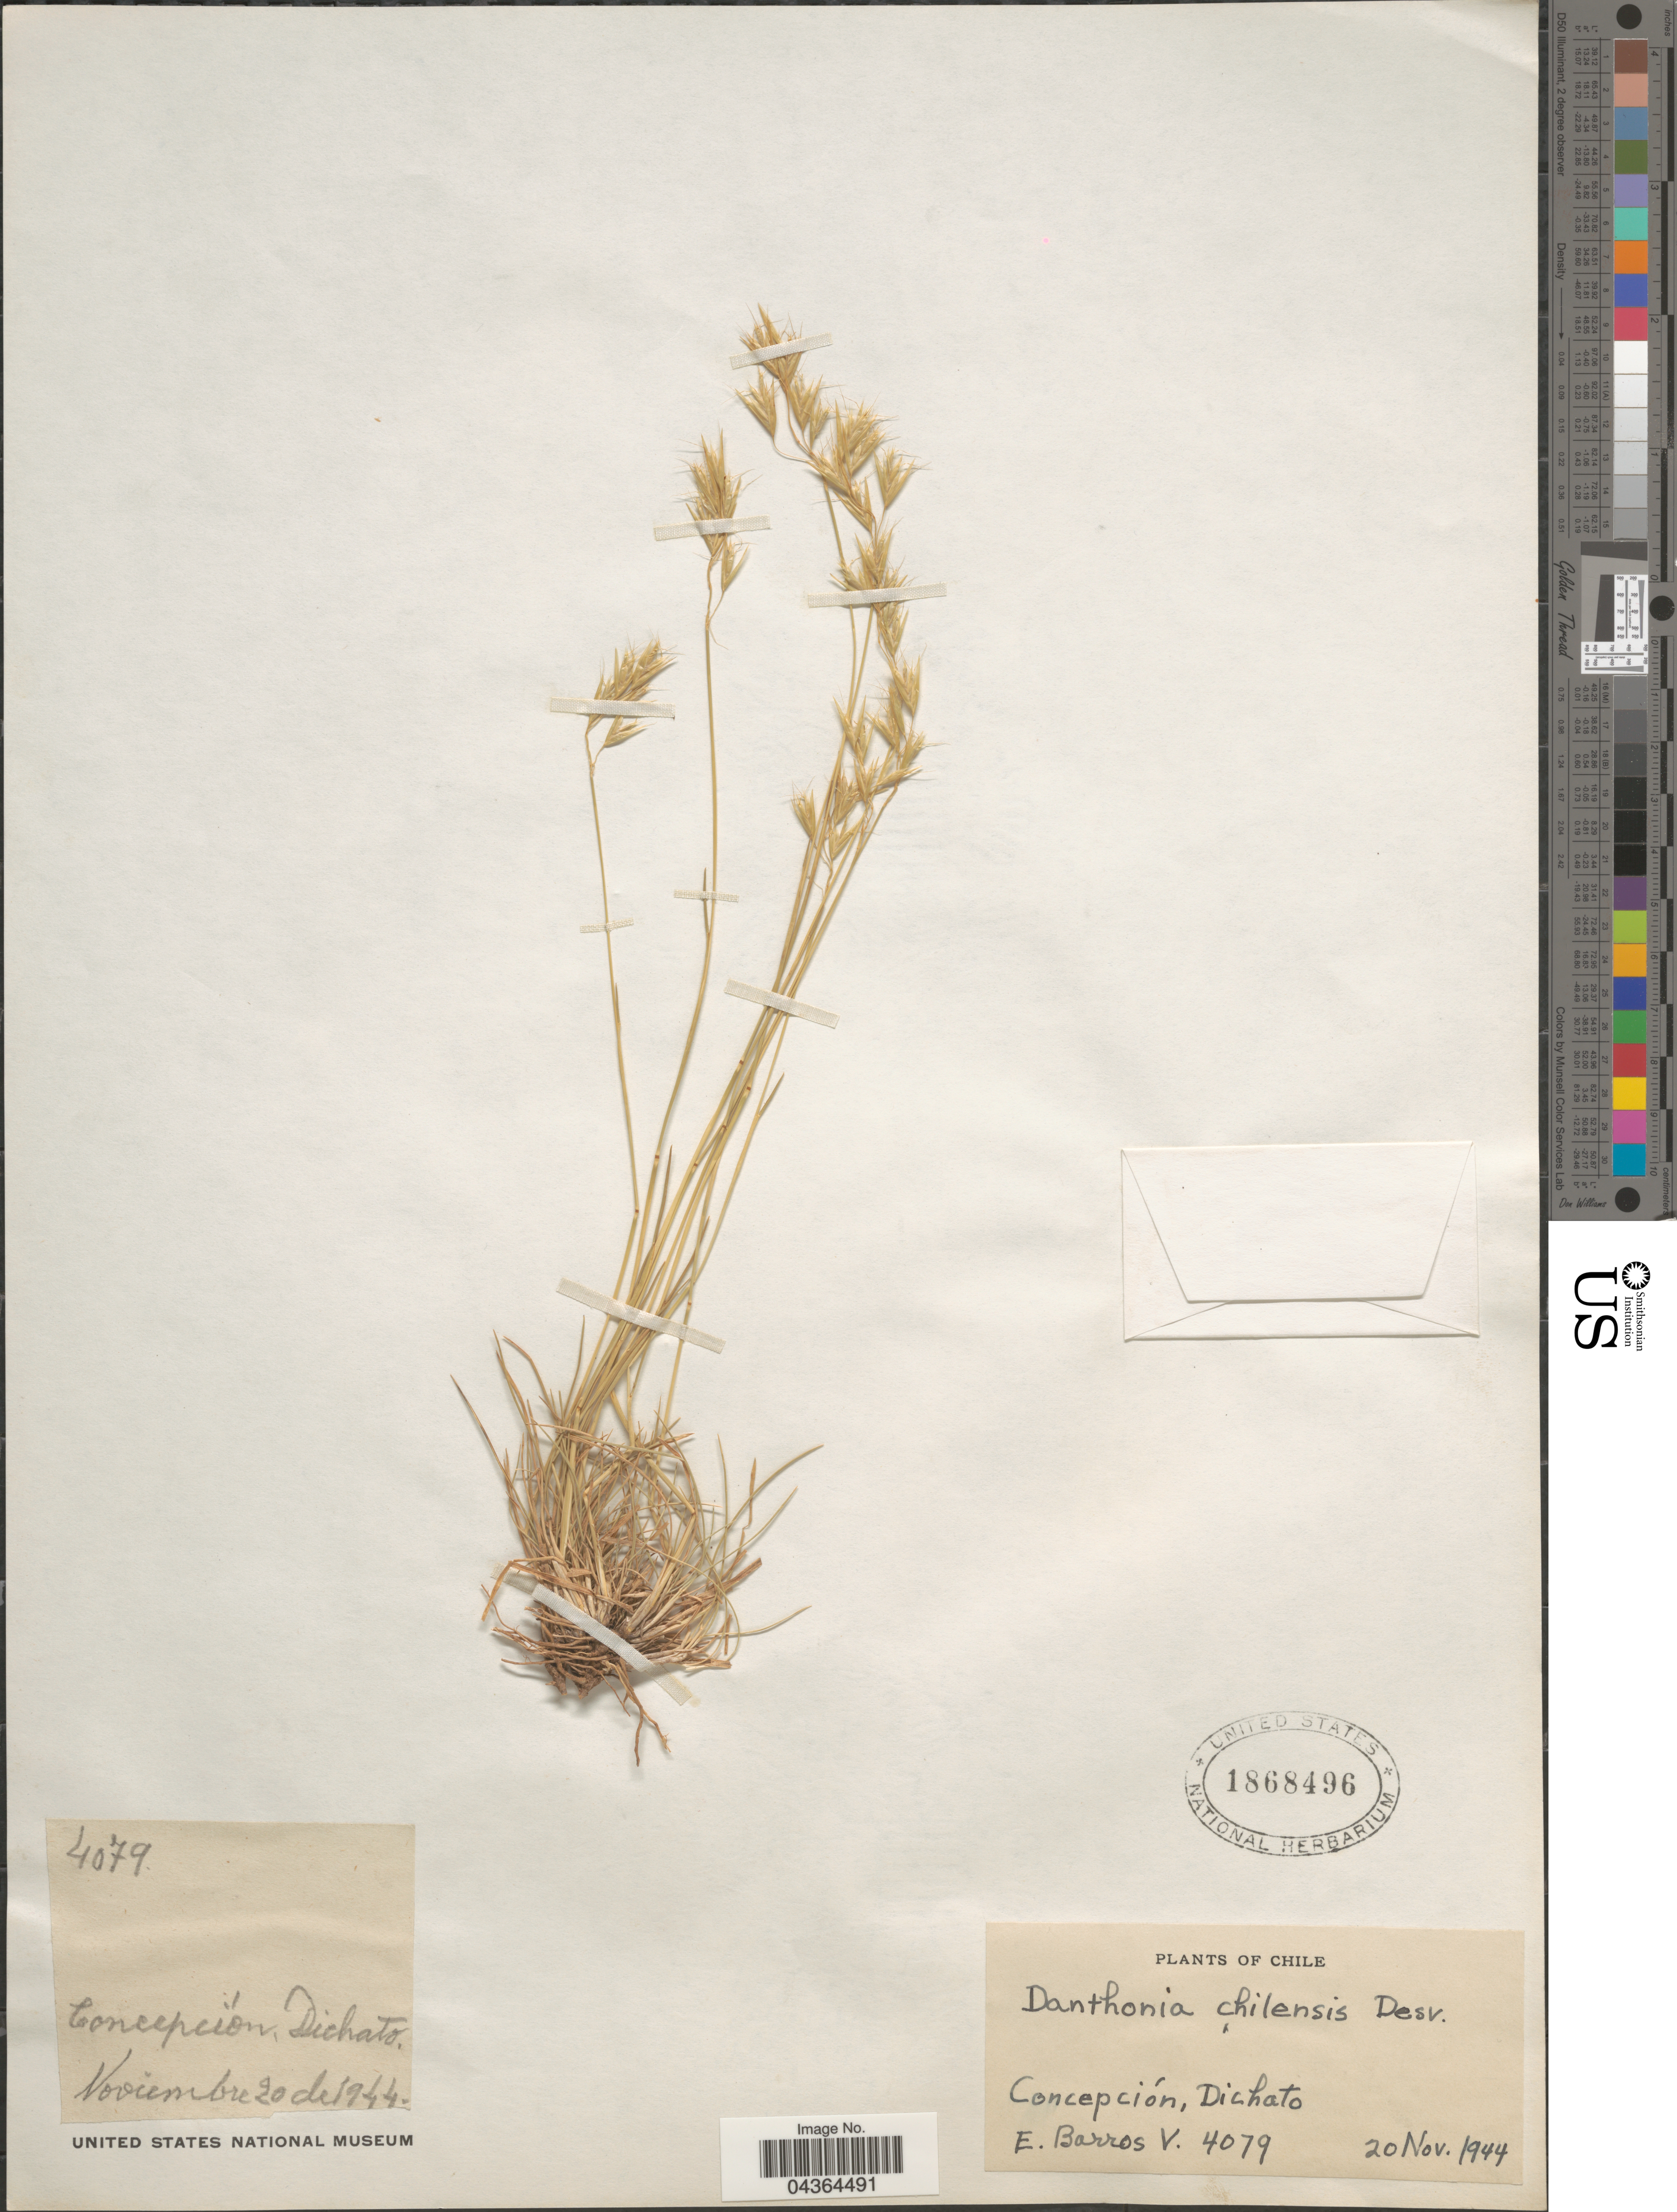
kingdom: Plantae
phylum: Tracheophyta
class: Liliopsida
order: Poales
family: Poaceae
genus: Danthonia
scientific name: Danthonia chilensis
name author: É. Desv.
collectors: E. Barros V.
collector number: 4079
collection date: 1944-11-20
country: Chile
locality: Concepción, Dichato.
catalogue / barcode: US 1868496